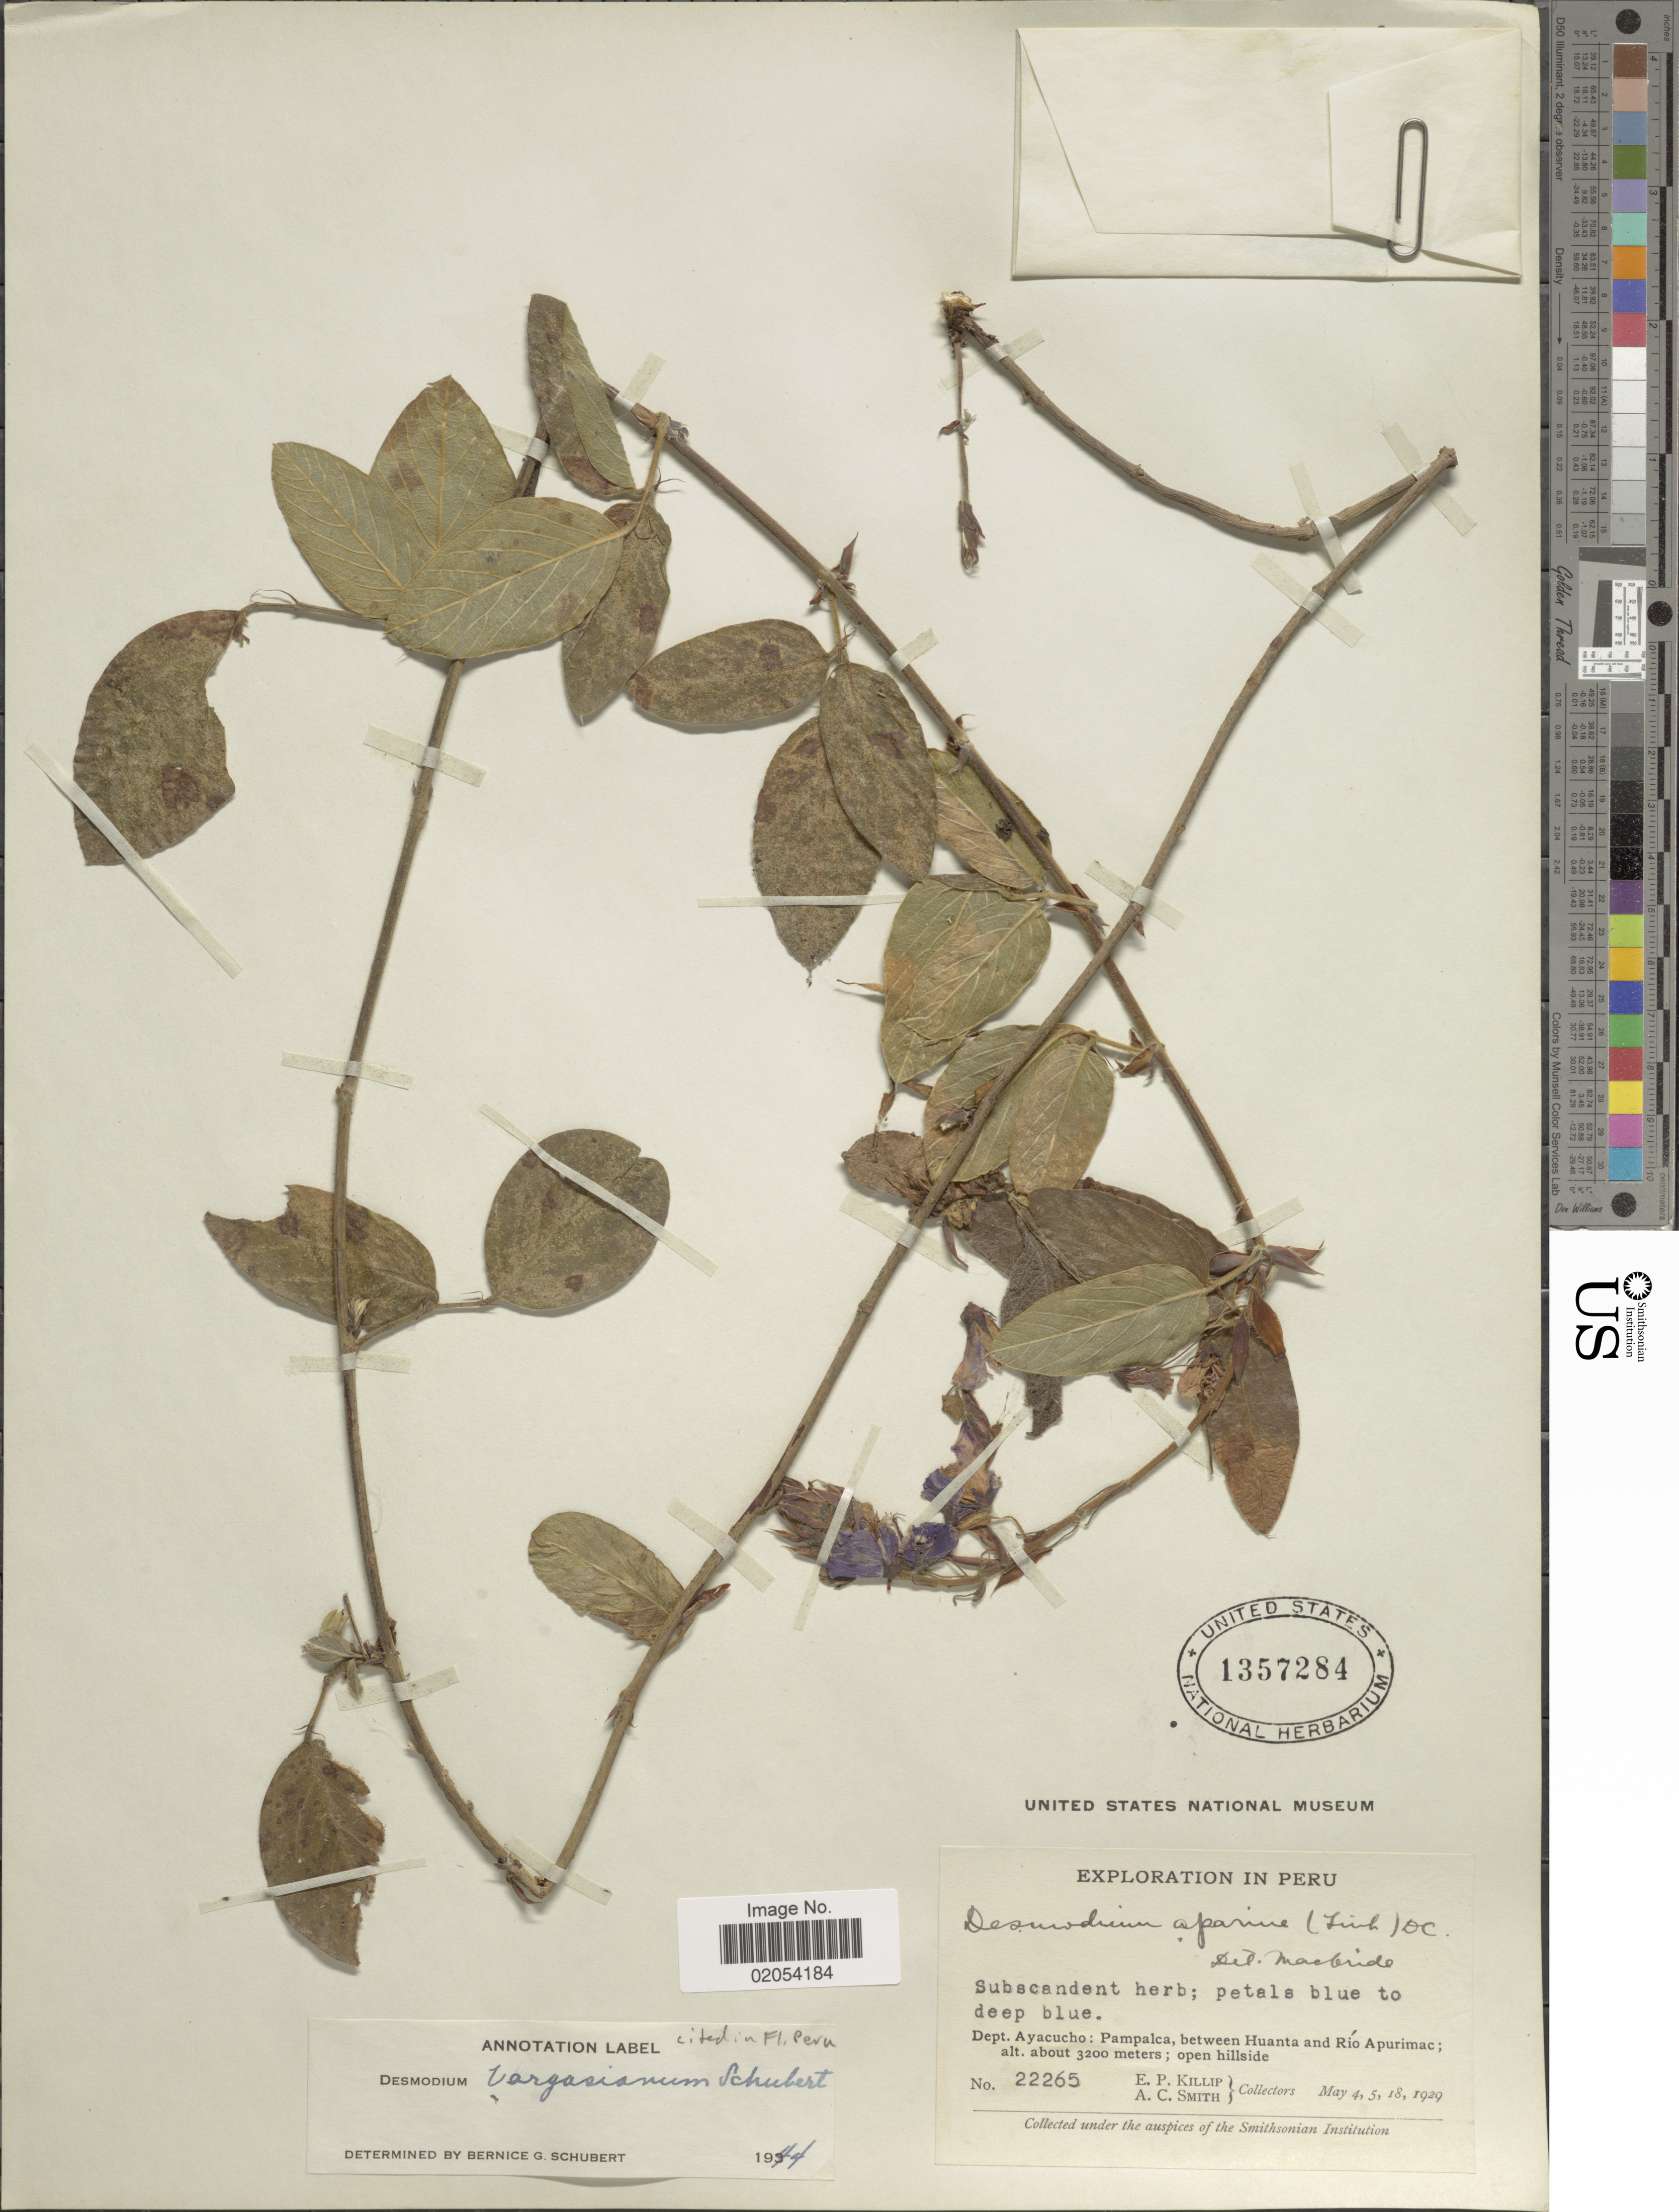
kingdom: Plantae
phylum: Tracheophyta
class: Magnoliopsida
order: Fabales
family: Fabaceae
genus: Desmodium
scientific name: Desmodium vargasianum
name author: B.G. Schub.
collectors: E. P. Killip & A. C. Smith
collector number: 22265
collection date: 1929-05-04/1929-05-18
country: Peru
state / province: Ayacucho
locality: Dept. Ayacucho: Pampalca, between Huanta and Rio Apurimac.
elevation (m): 3200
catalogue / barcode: US 1357284